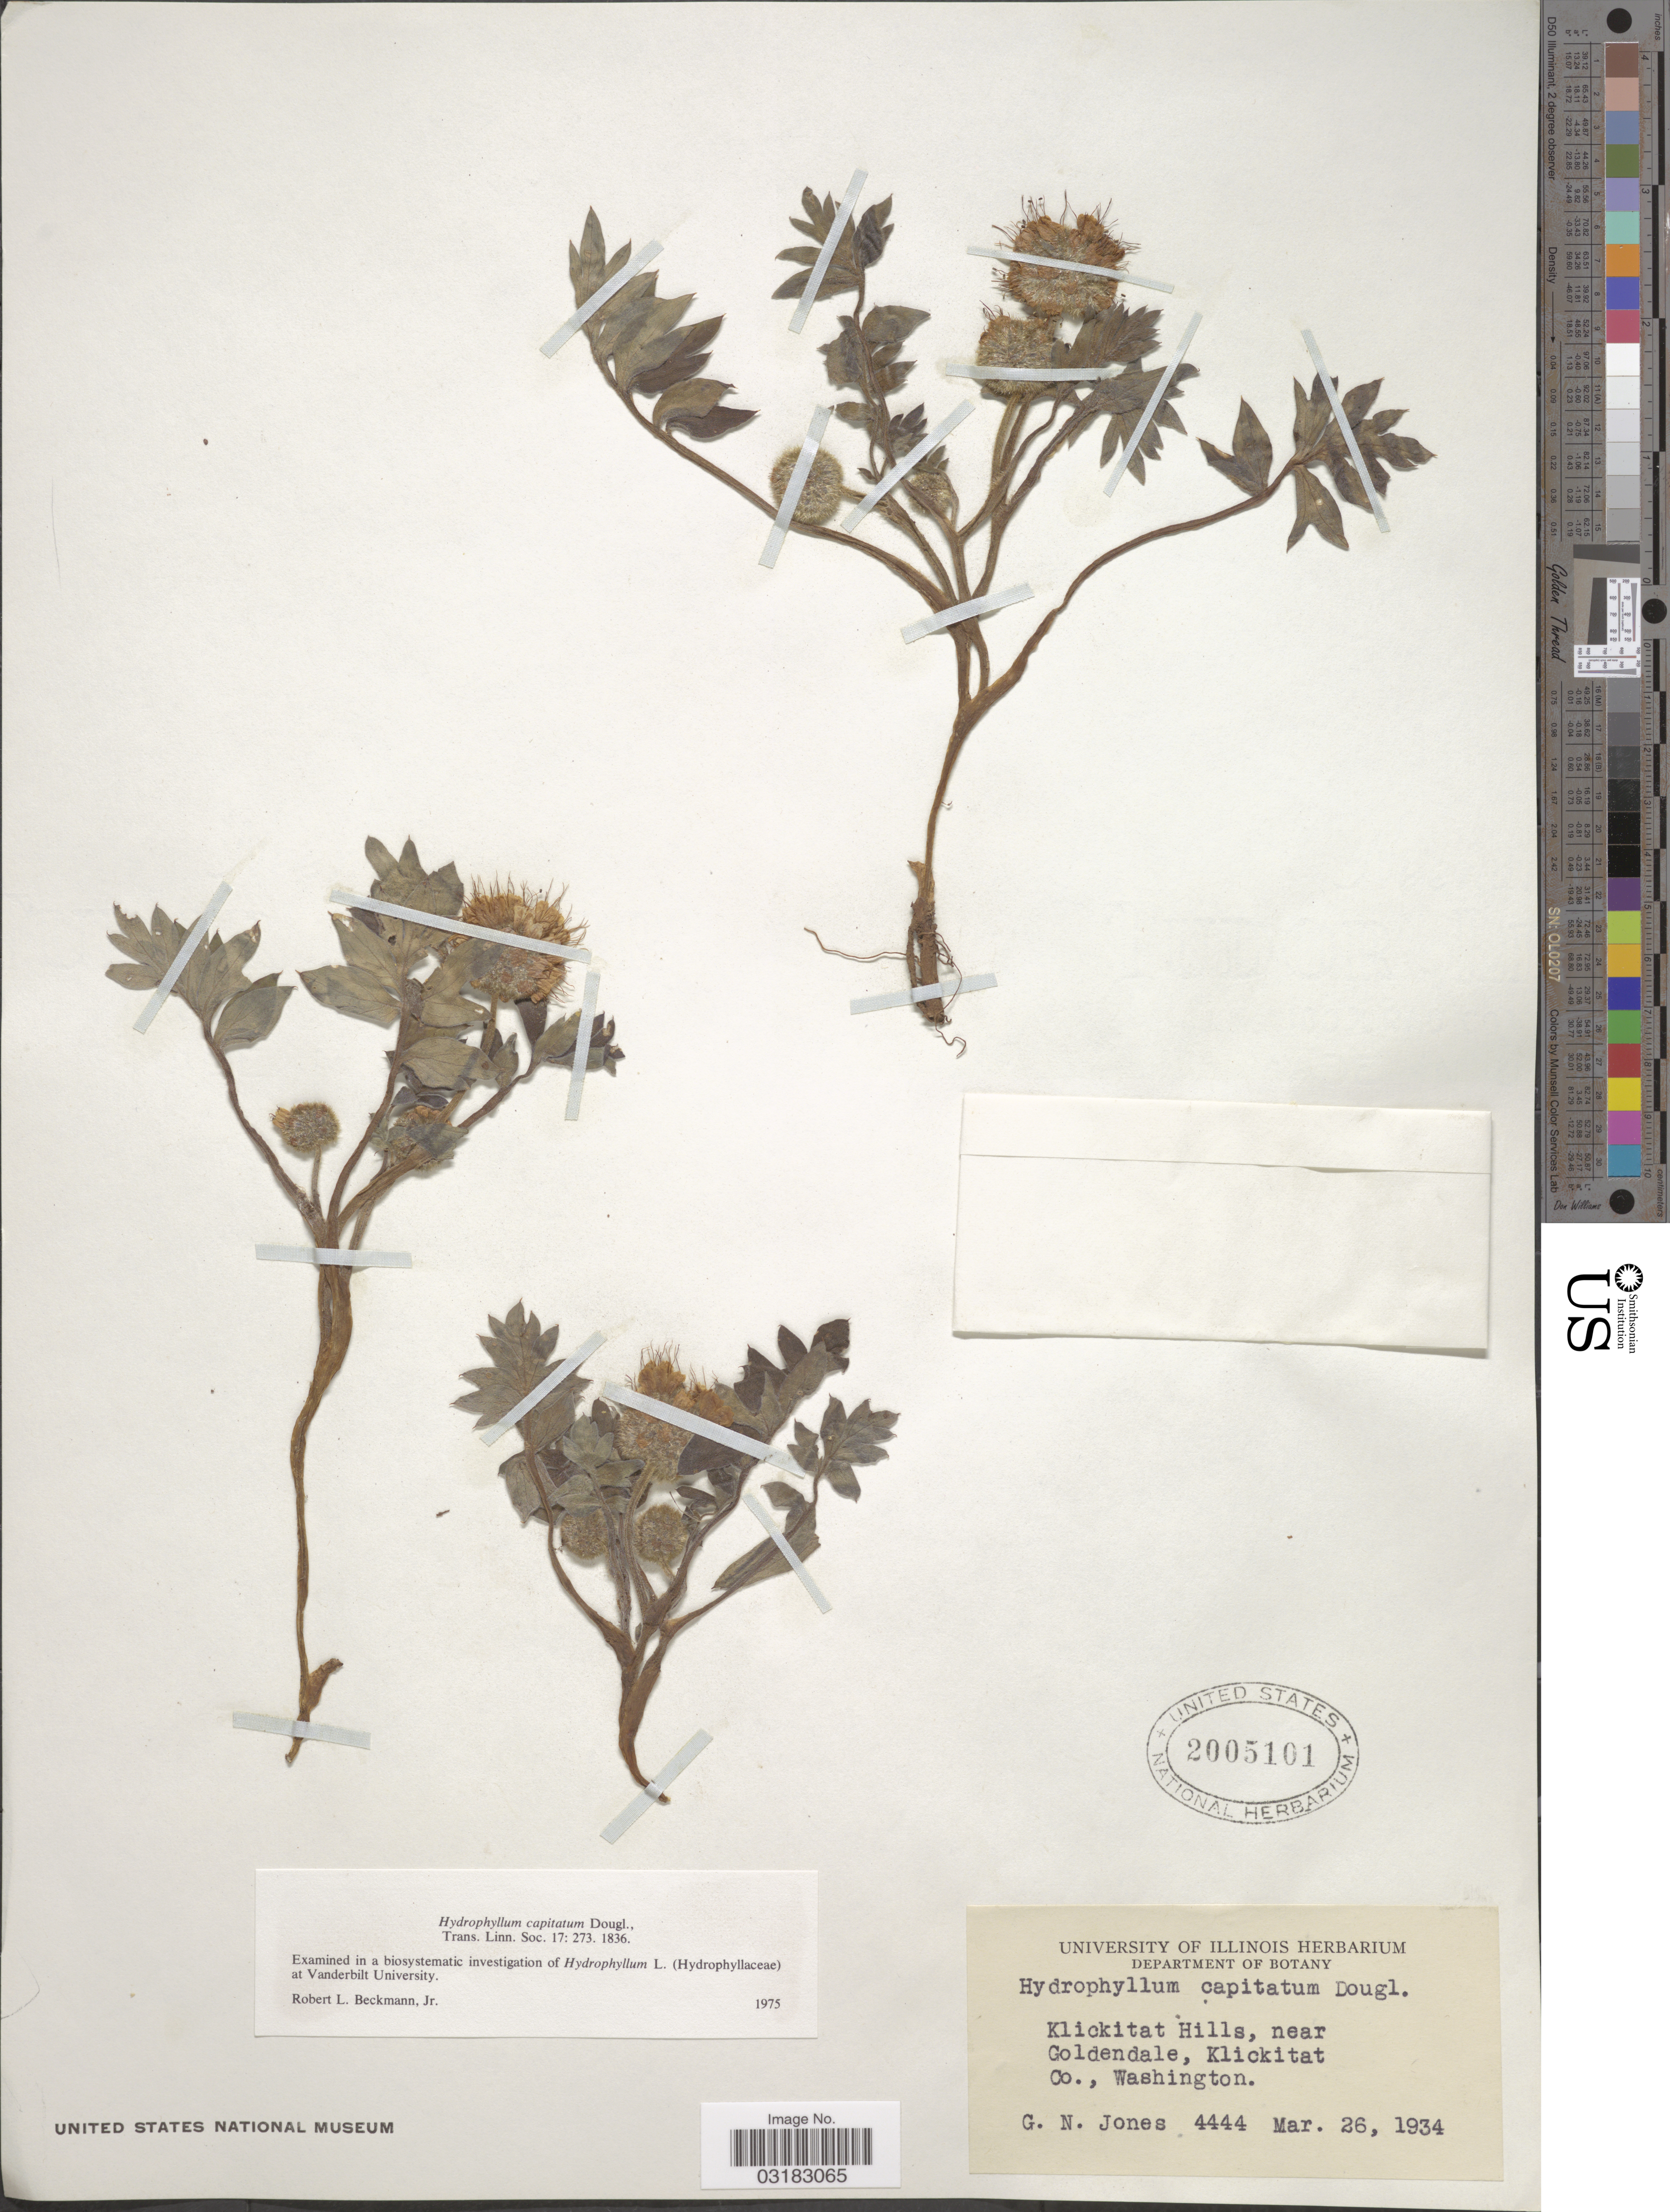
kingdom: Plantae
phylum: Tracheophyta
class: Magnoliopsida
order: Boraginales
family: Hydrophyllaceae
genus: Hydrophyllum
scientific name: Hydrophyllum capitatum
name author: Douglas ex Benth.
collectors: G. N. Jones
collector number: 4444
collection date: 1934-03-26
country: United States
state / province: Washington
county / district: Klickitat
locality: Klickitat Hills, near Goldendale, Klickitat Co.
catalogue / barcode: US 2005101